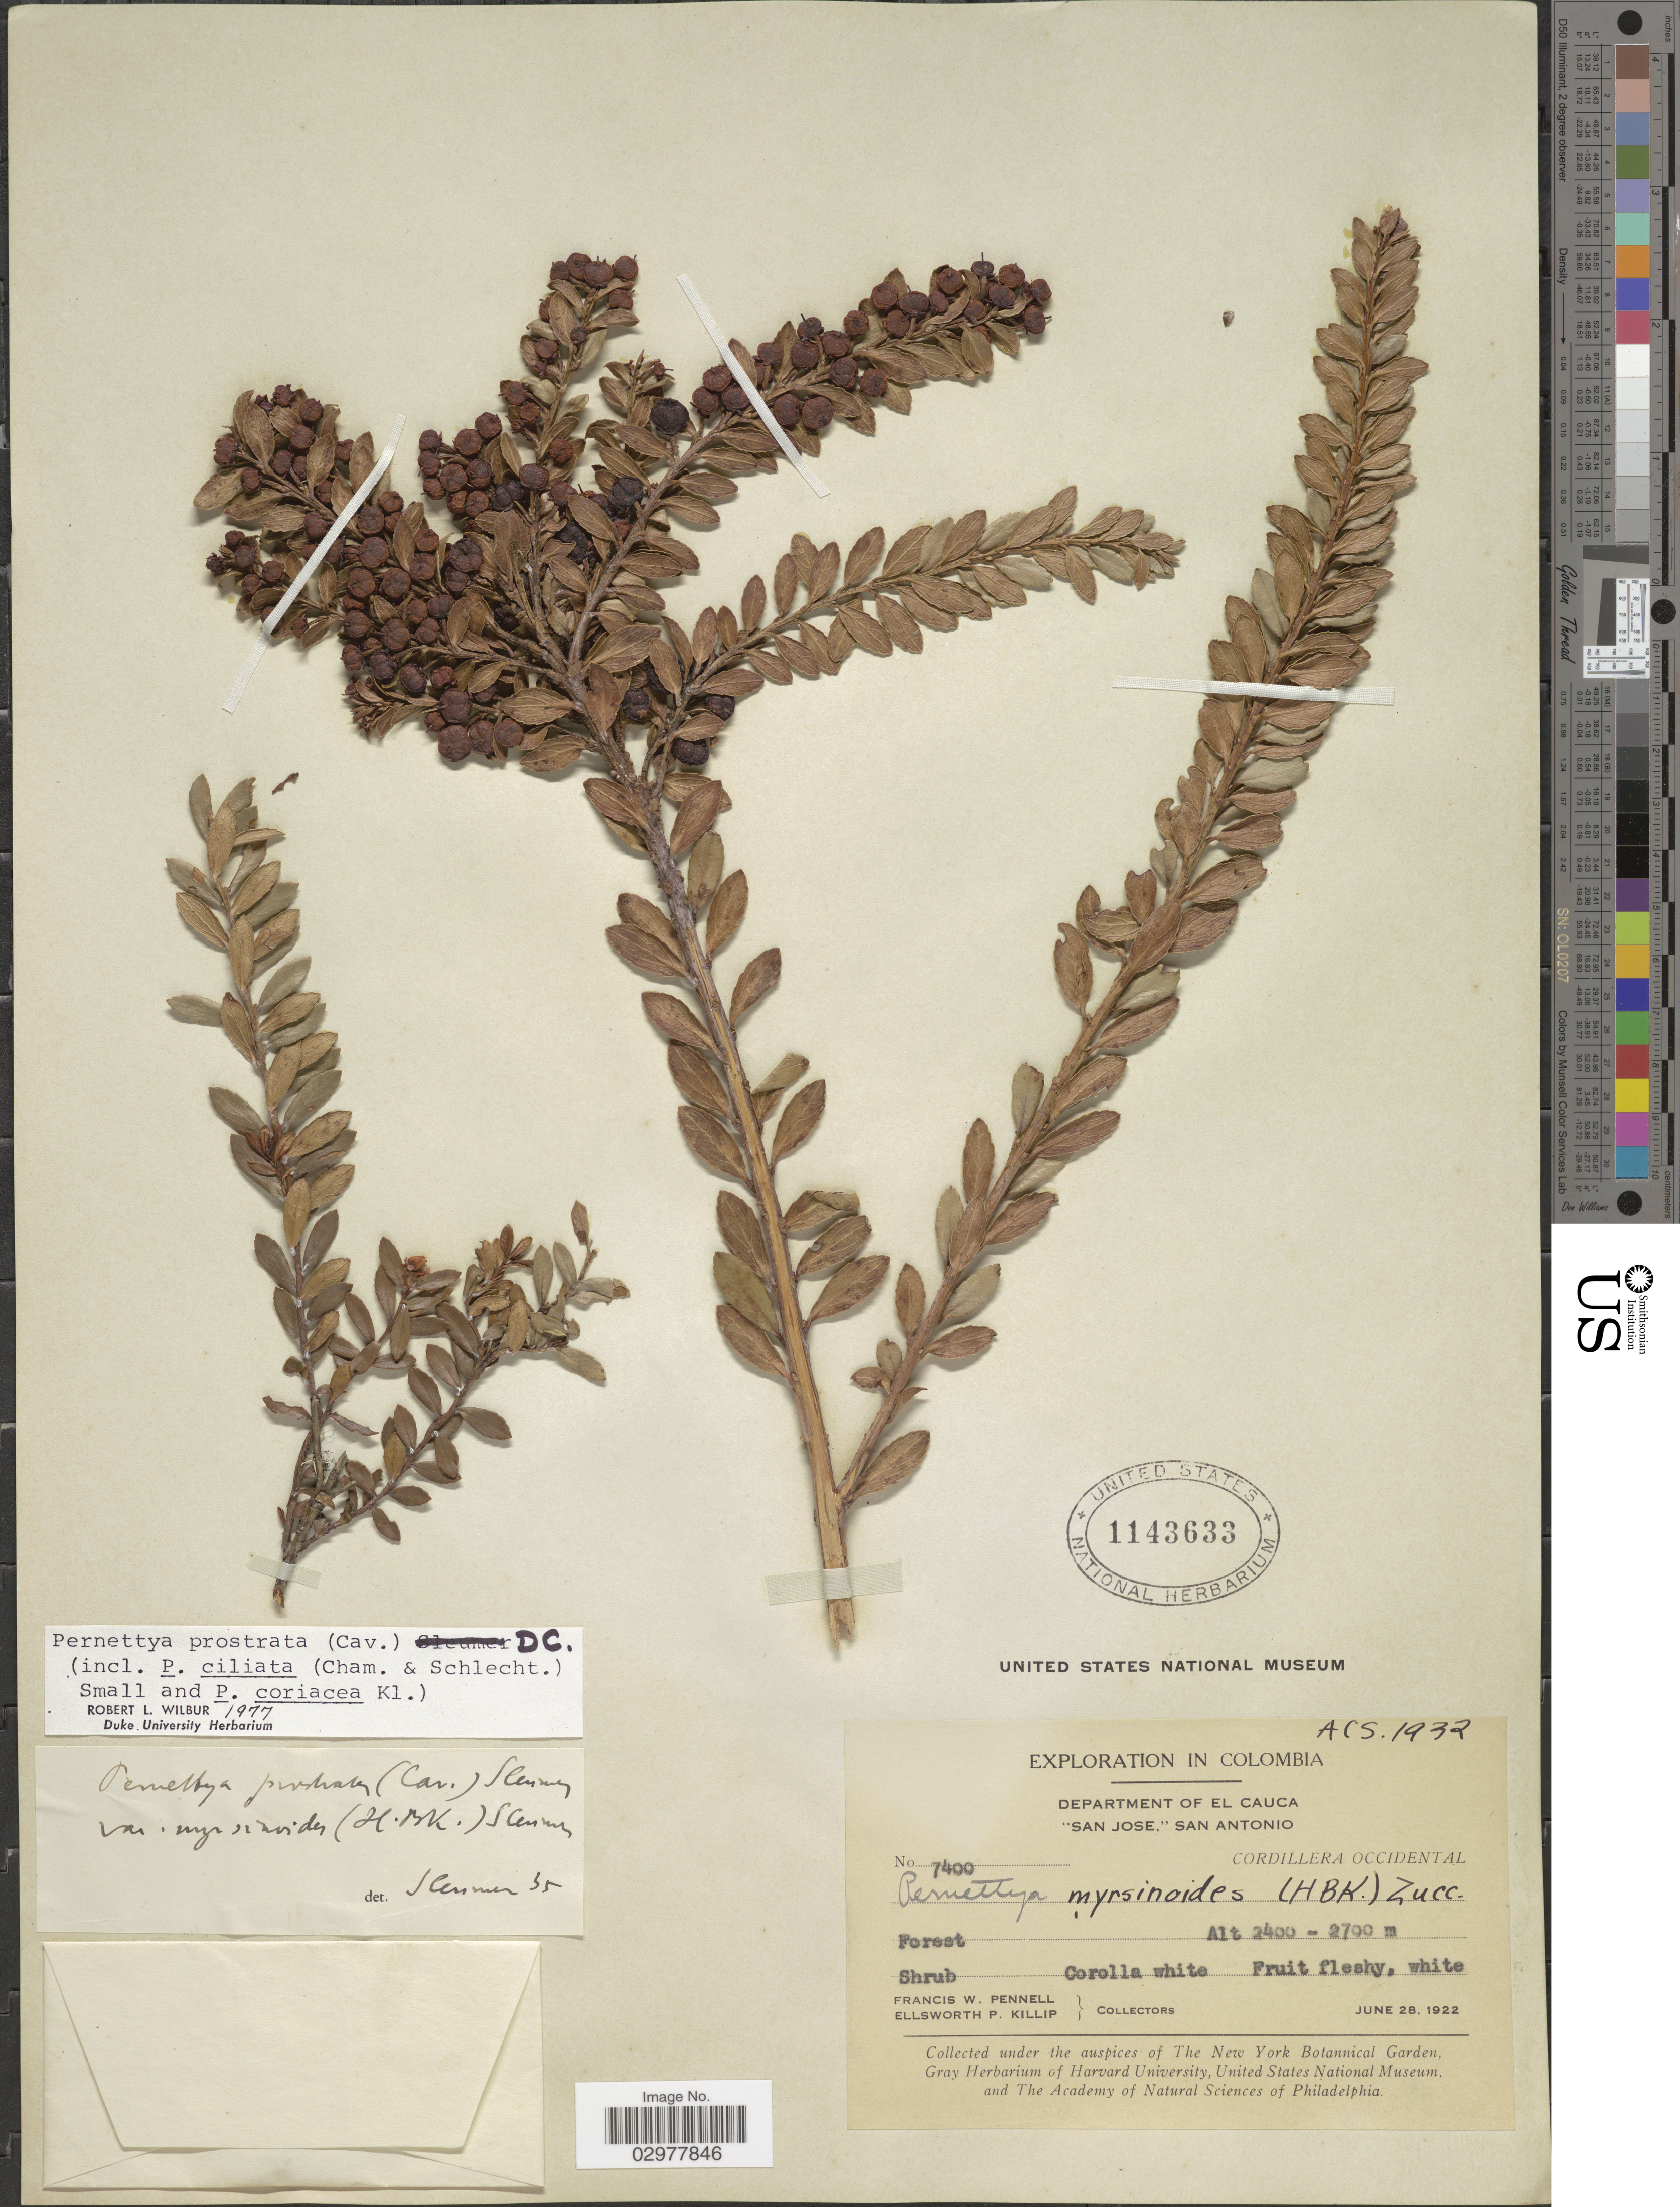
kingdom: Plantae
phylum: Tracheophyta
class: Magnoliopsida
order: Ericales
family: Ericaceae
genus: Pernettya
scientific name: Pernettya prostrata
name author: (Cav.) DC.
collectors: F. W. Pennell & E. P. Killip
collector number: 7400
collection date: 1922-06-28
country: Colombia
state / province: Cauca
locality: Department of El Cauca. "San Jose," San Antonio. Cordillera Occidental.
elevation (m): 2400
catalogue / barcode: US 1143633